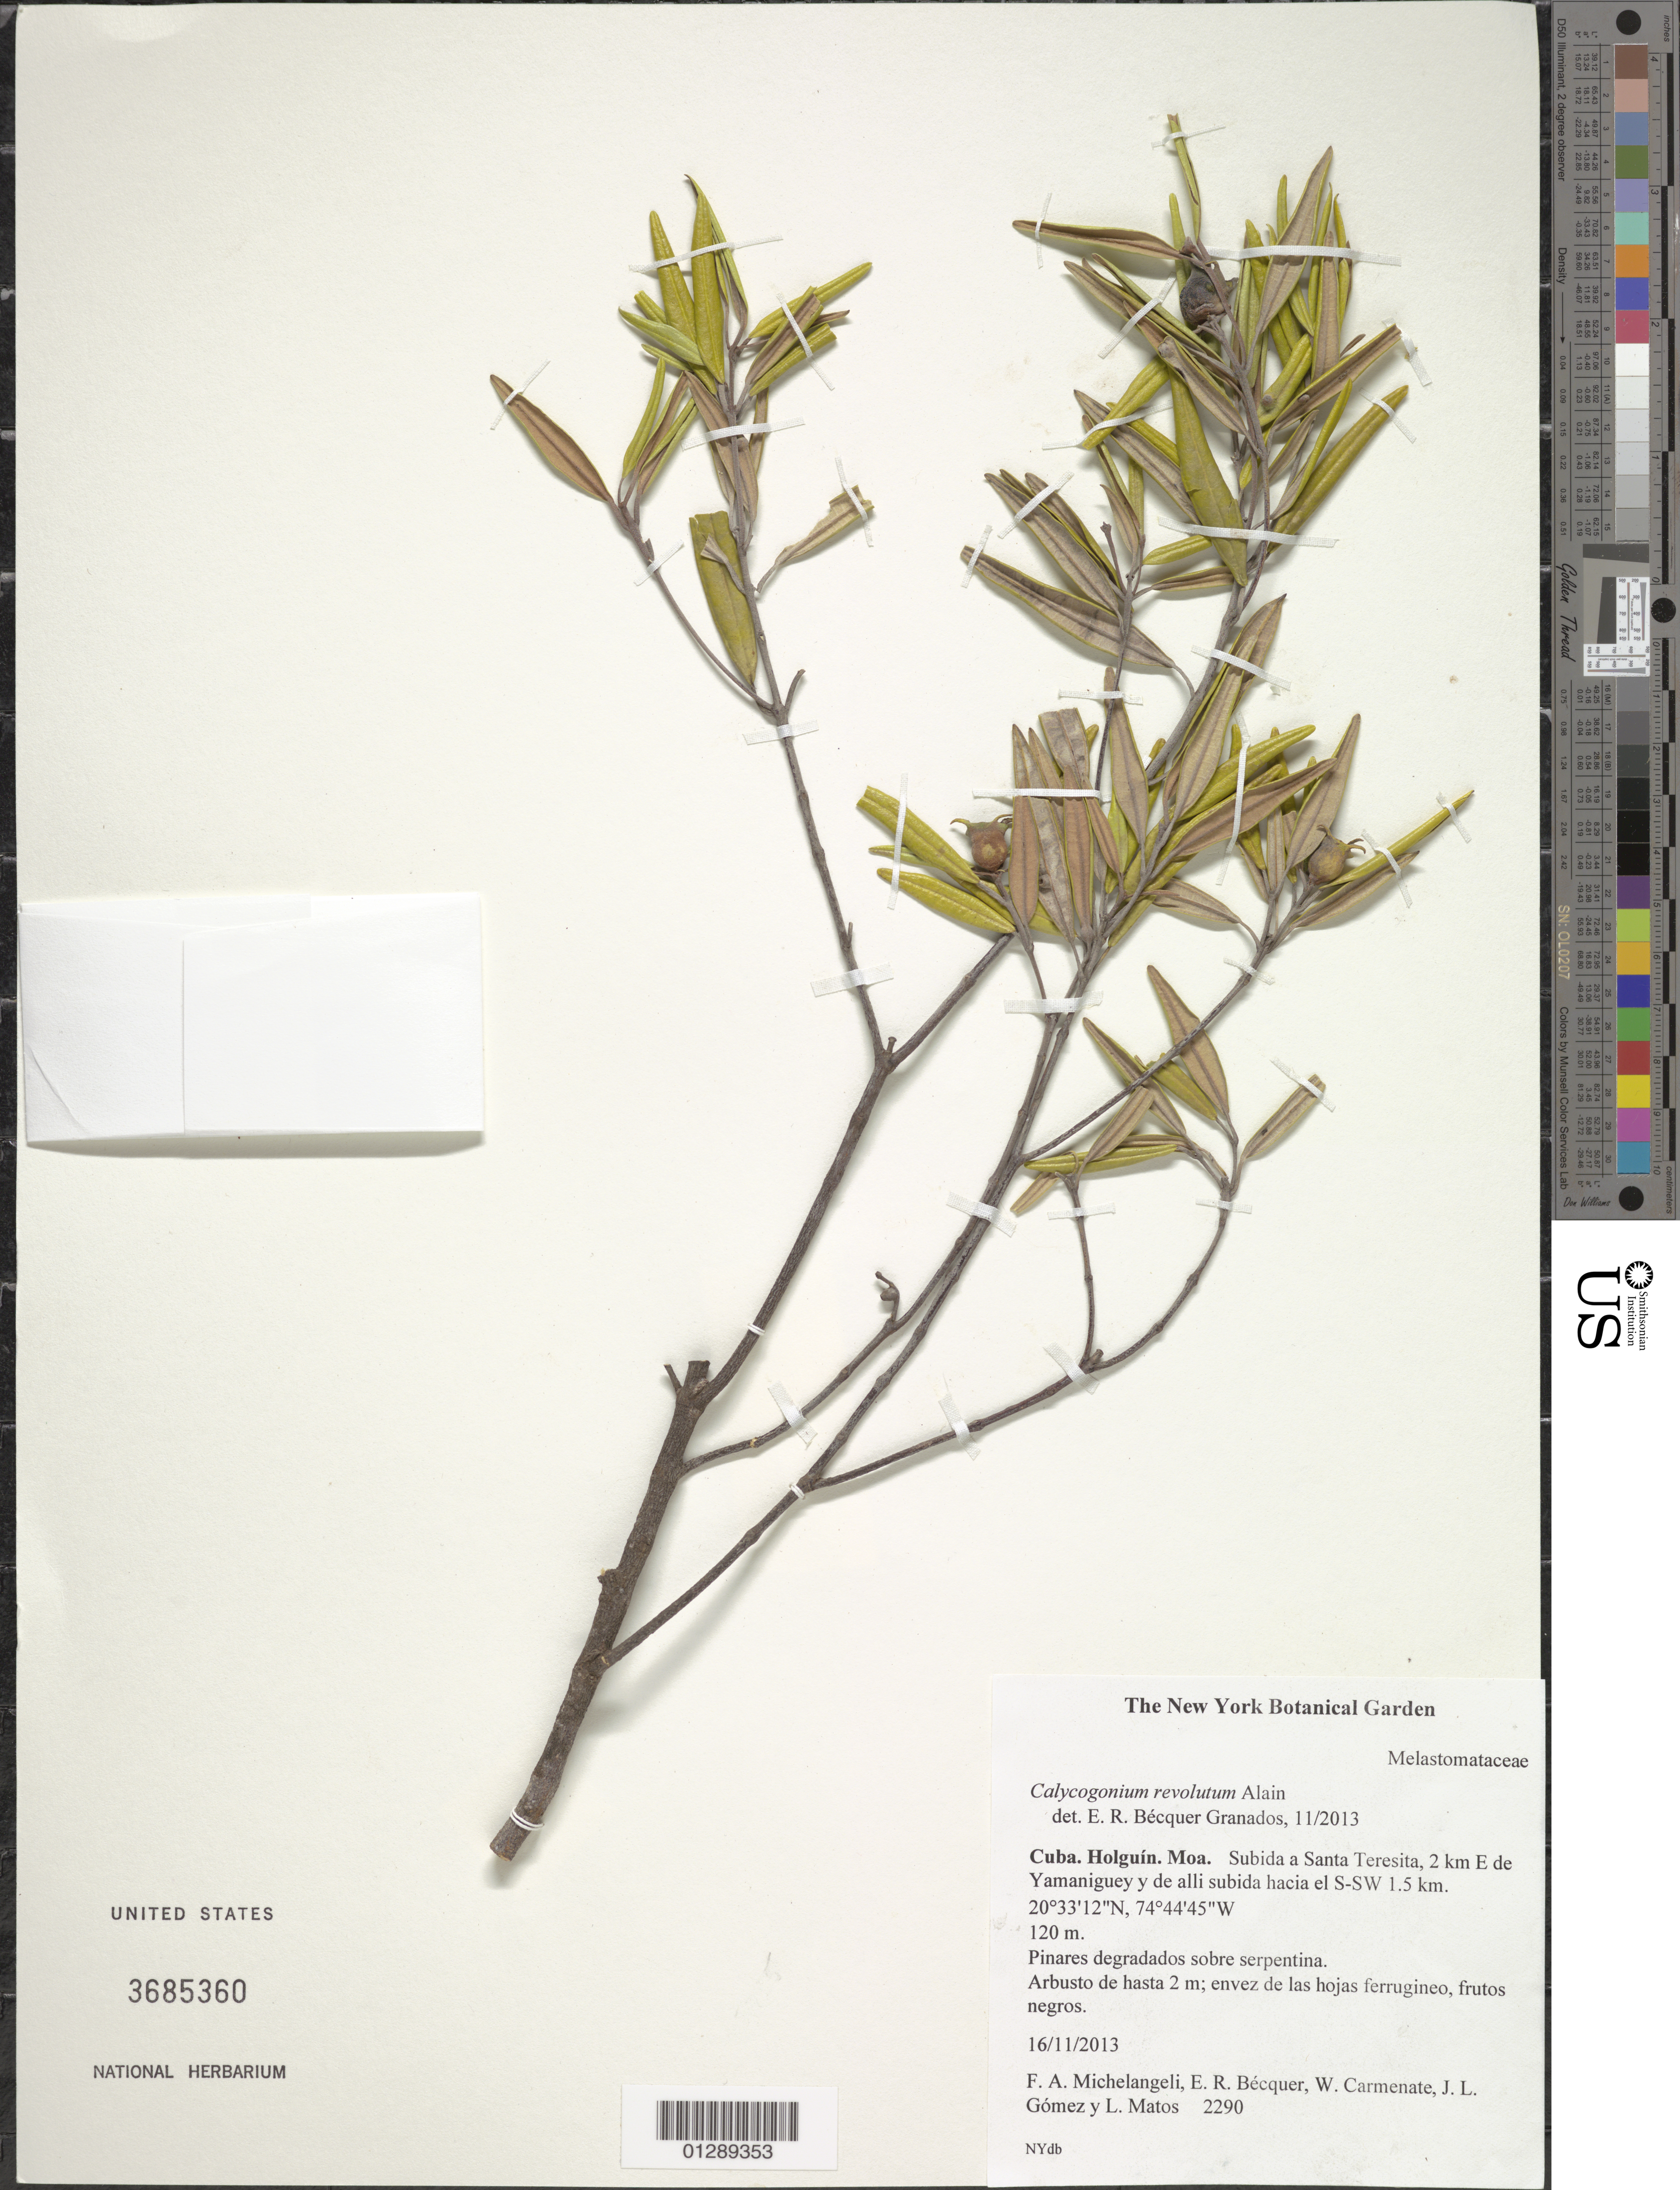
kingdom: Plantae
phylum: Tracheophyta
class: Magnoliopsida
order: Myrtales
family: Melastomataceae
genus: Calycogonium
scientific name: Calycogonium revolutum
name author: Alain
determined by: Bécquer Granados, E. R., (HAJB)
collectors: F. A. Michelangeli, E. R. Bécquer Granados, W. Carmenate, J. Gomez & L. Matos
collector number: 2290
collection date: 2013-11-16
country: Cuba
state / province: Holguin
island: Cuba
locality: Moa. Subida a Santa Teresita, 2 km E de Yamaniguey y de alli subida hacia el SSW 1.5 km.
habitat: Pinares degradados sobre serpentina.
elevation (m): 120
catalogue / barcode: US 3685360